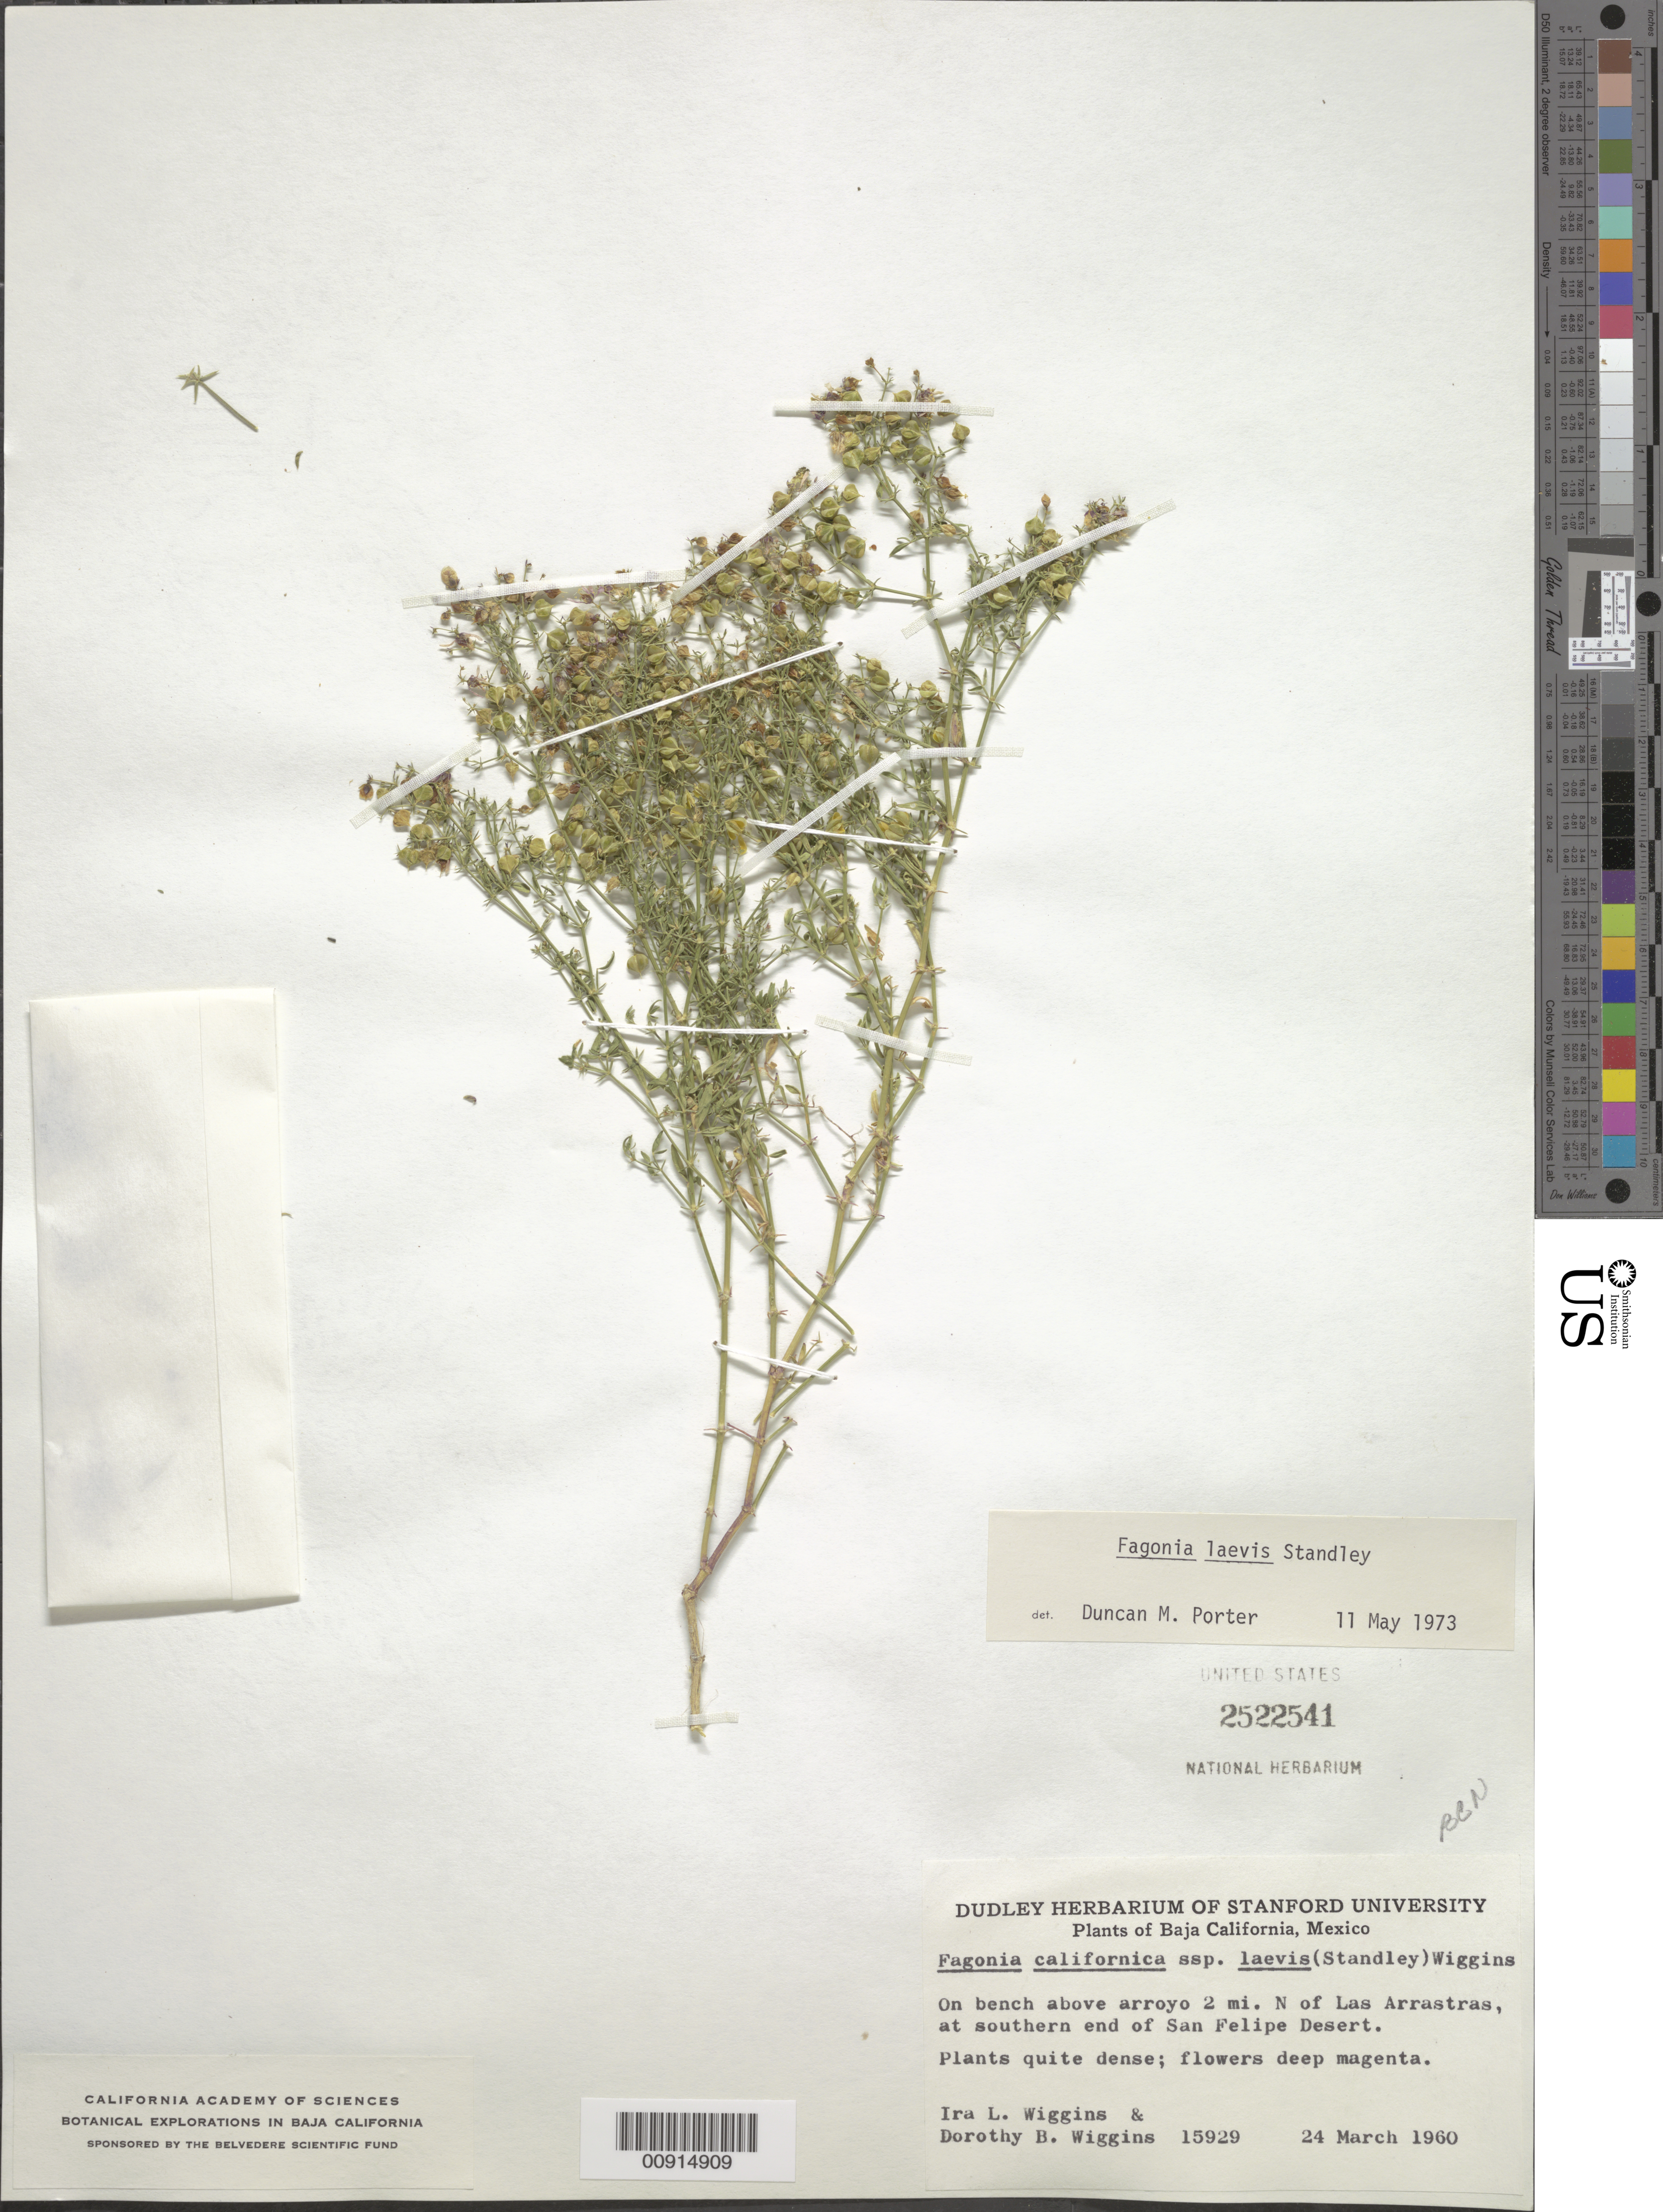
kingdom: Plantae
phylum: Tracheophyta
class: Magnoliopsida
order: Zygophyllales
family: Zygophyllaceae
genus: Fagonia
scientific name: Fagonia laevis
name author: Standl.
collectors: I. L. Wiggins & D. B. Wiggins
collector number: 15929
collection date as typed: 24 Mar 1960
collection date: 1960-03-24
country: Mexico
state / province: Baja California Norte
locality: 2 mi. N of Las Arrastras at southern end of San Felipe Desert.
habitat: On bench above arroyo.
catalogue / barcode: US 2522541